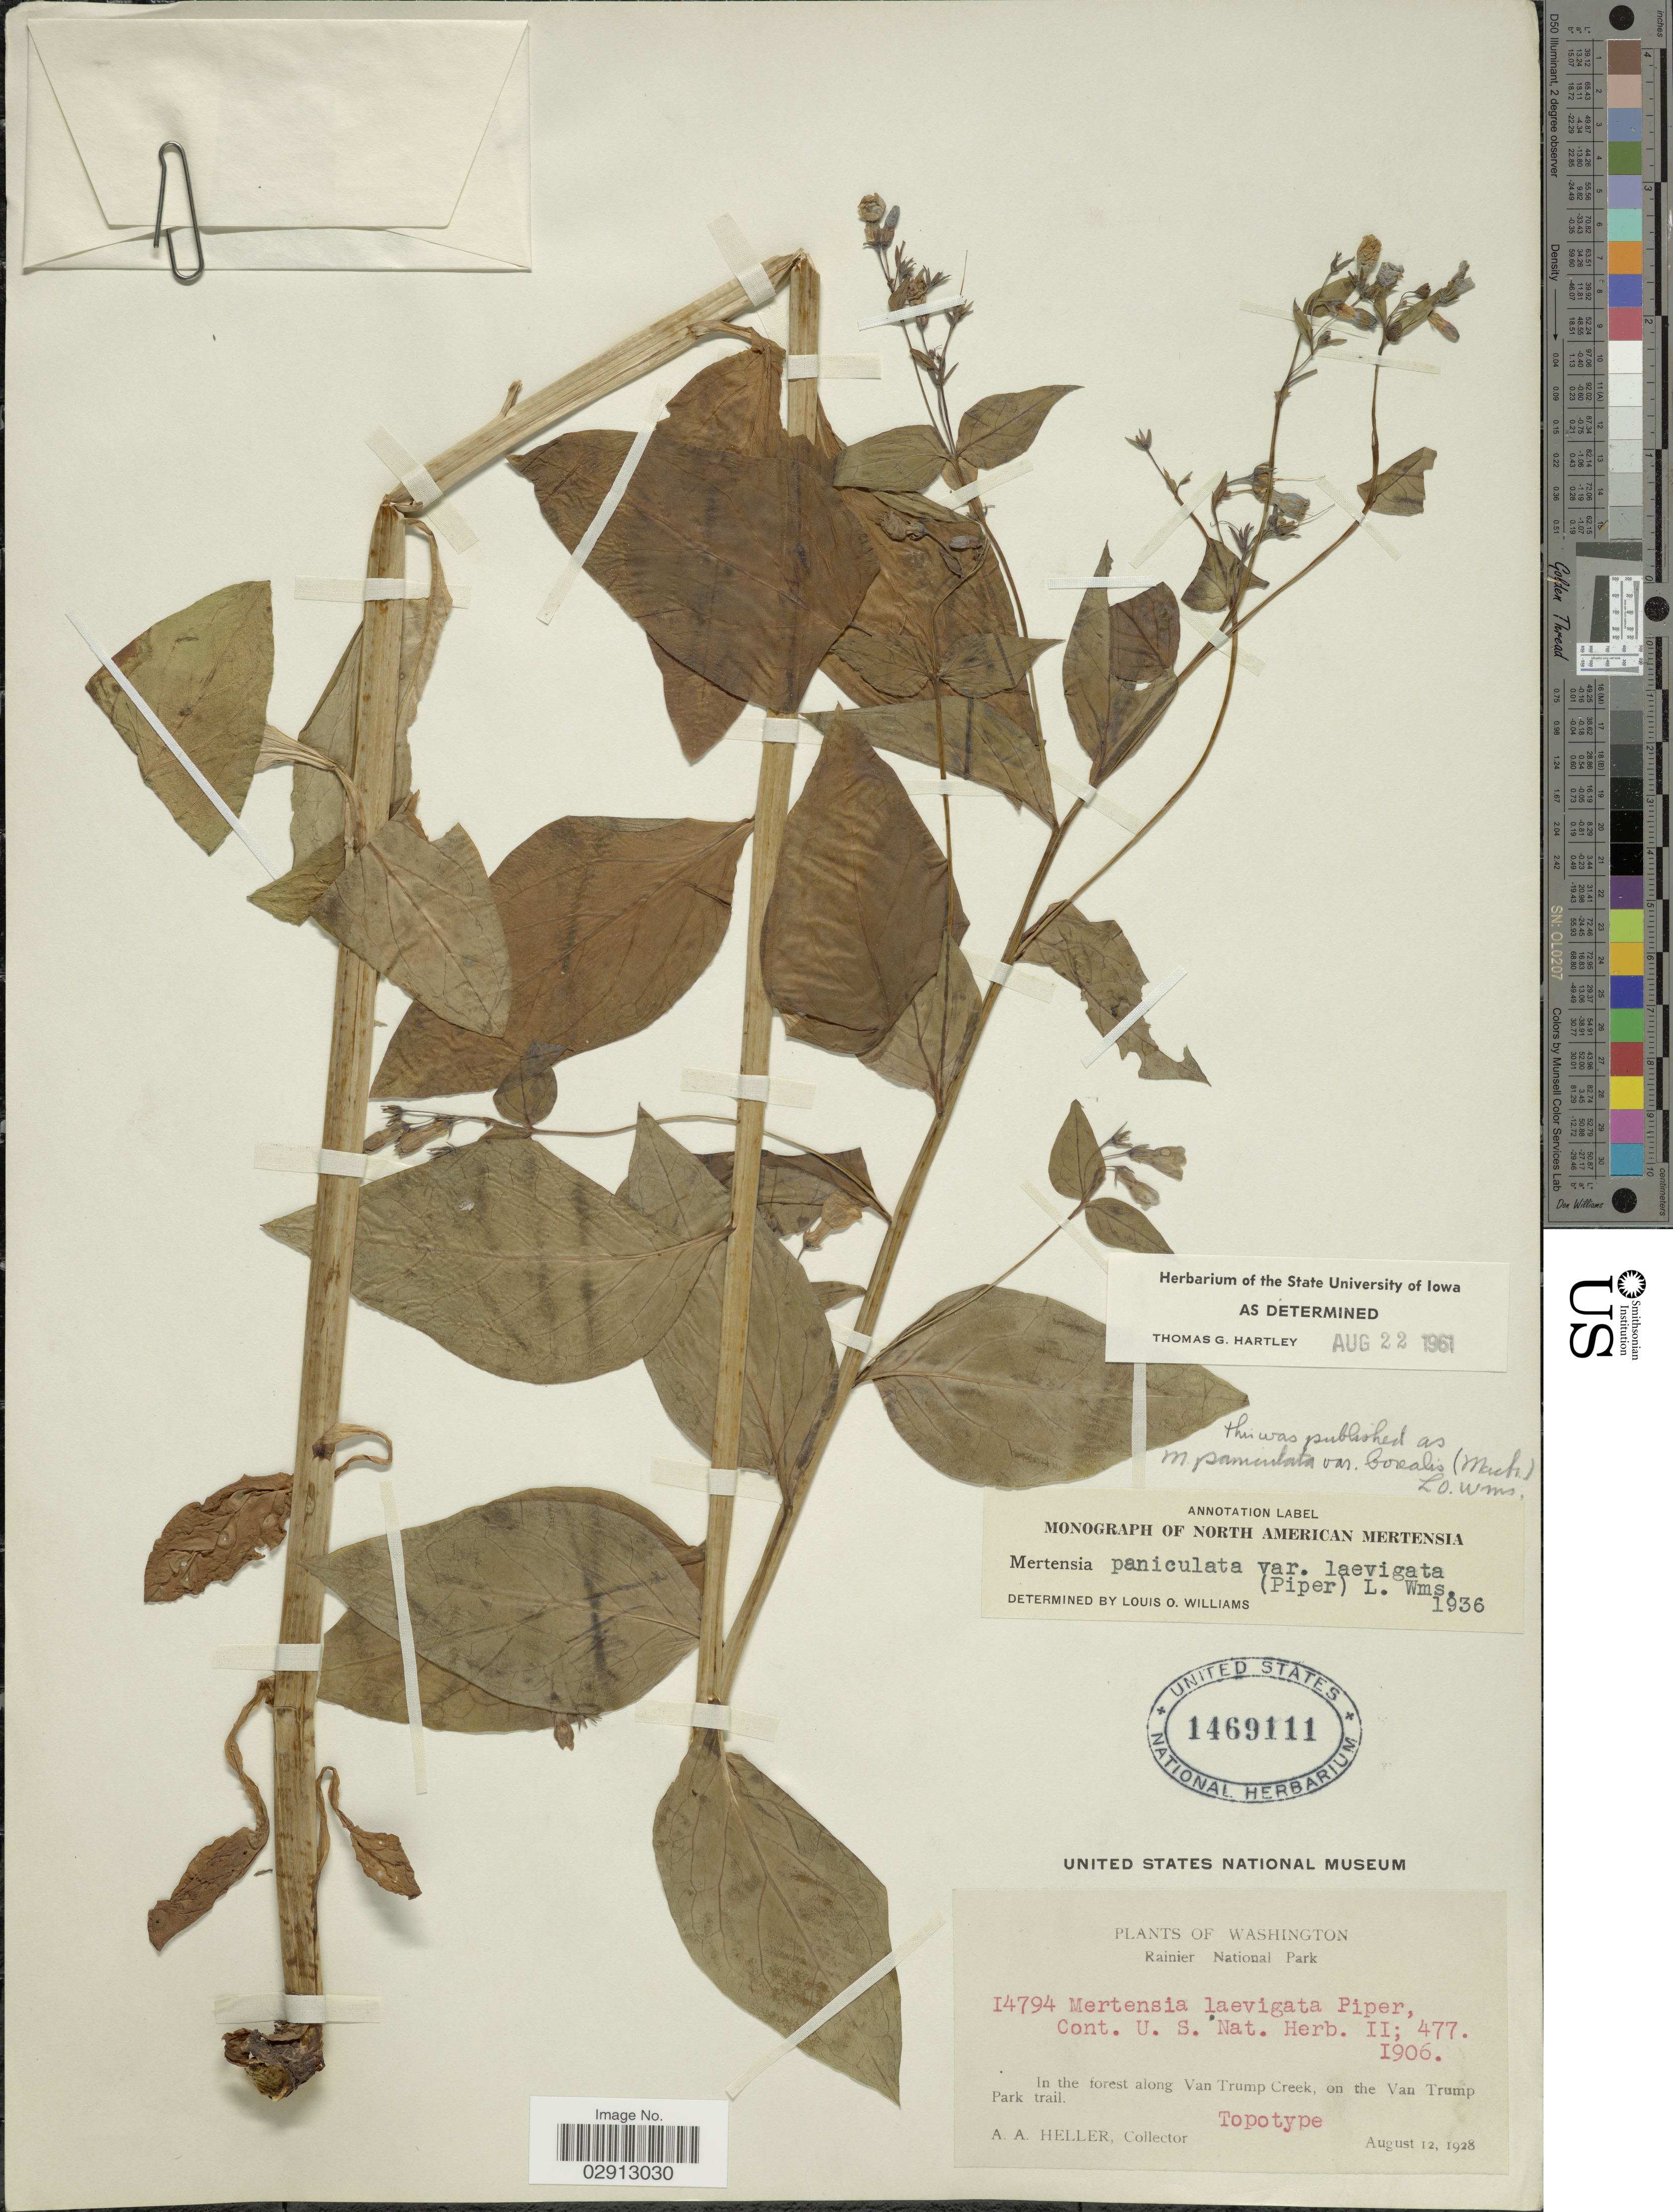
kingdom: Plantae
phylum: Tracheophyta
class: Magnoliopsida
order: Boraginales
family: Boraginaceae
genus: Mertensia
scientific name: Mertensia paniculata var. laevigata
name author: (Piper) L.O. Williams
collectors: A. A. Heller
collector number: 14794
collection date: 1928-08-12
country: United States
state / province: Washington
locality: Rainier National Park. In the forest along Van Trump Creek, on the Van Trump Park trail.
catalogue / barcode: US 1469111